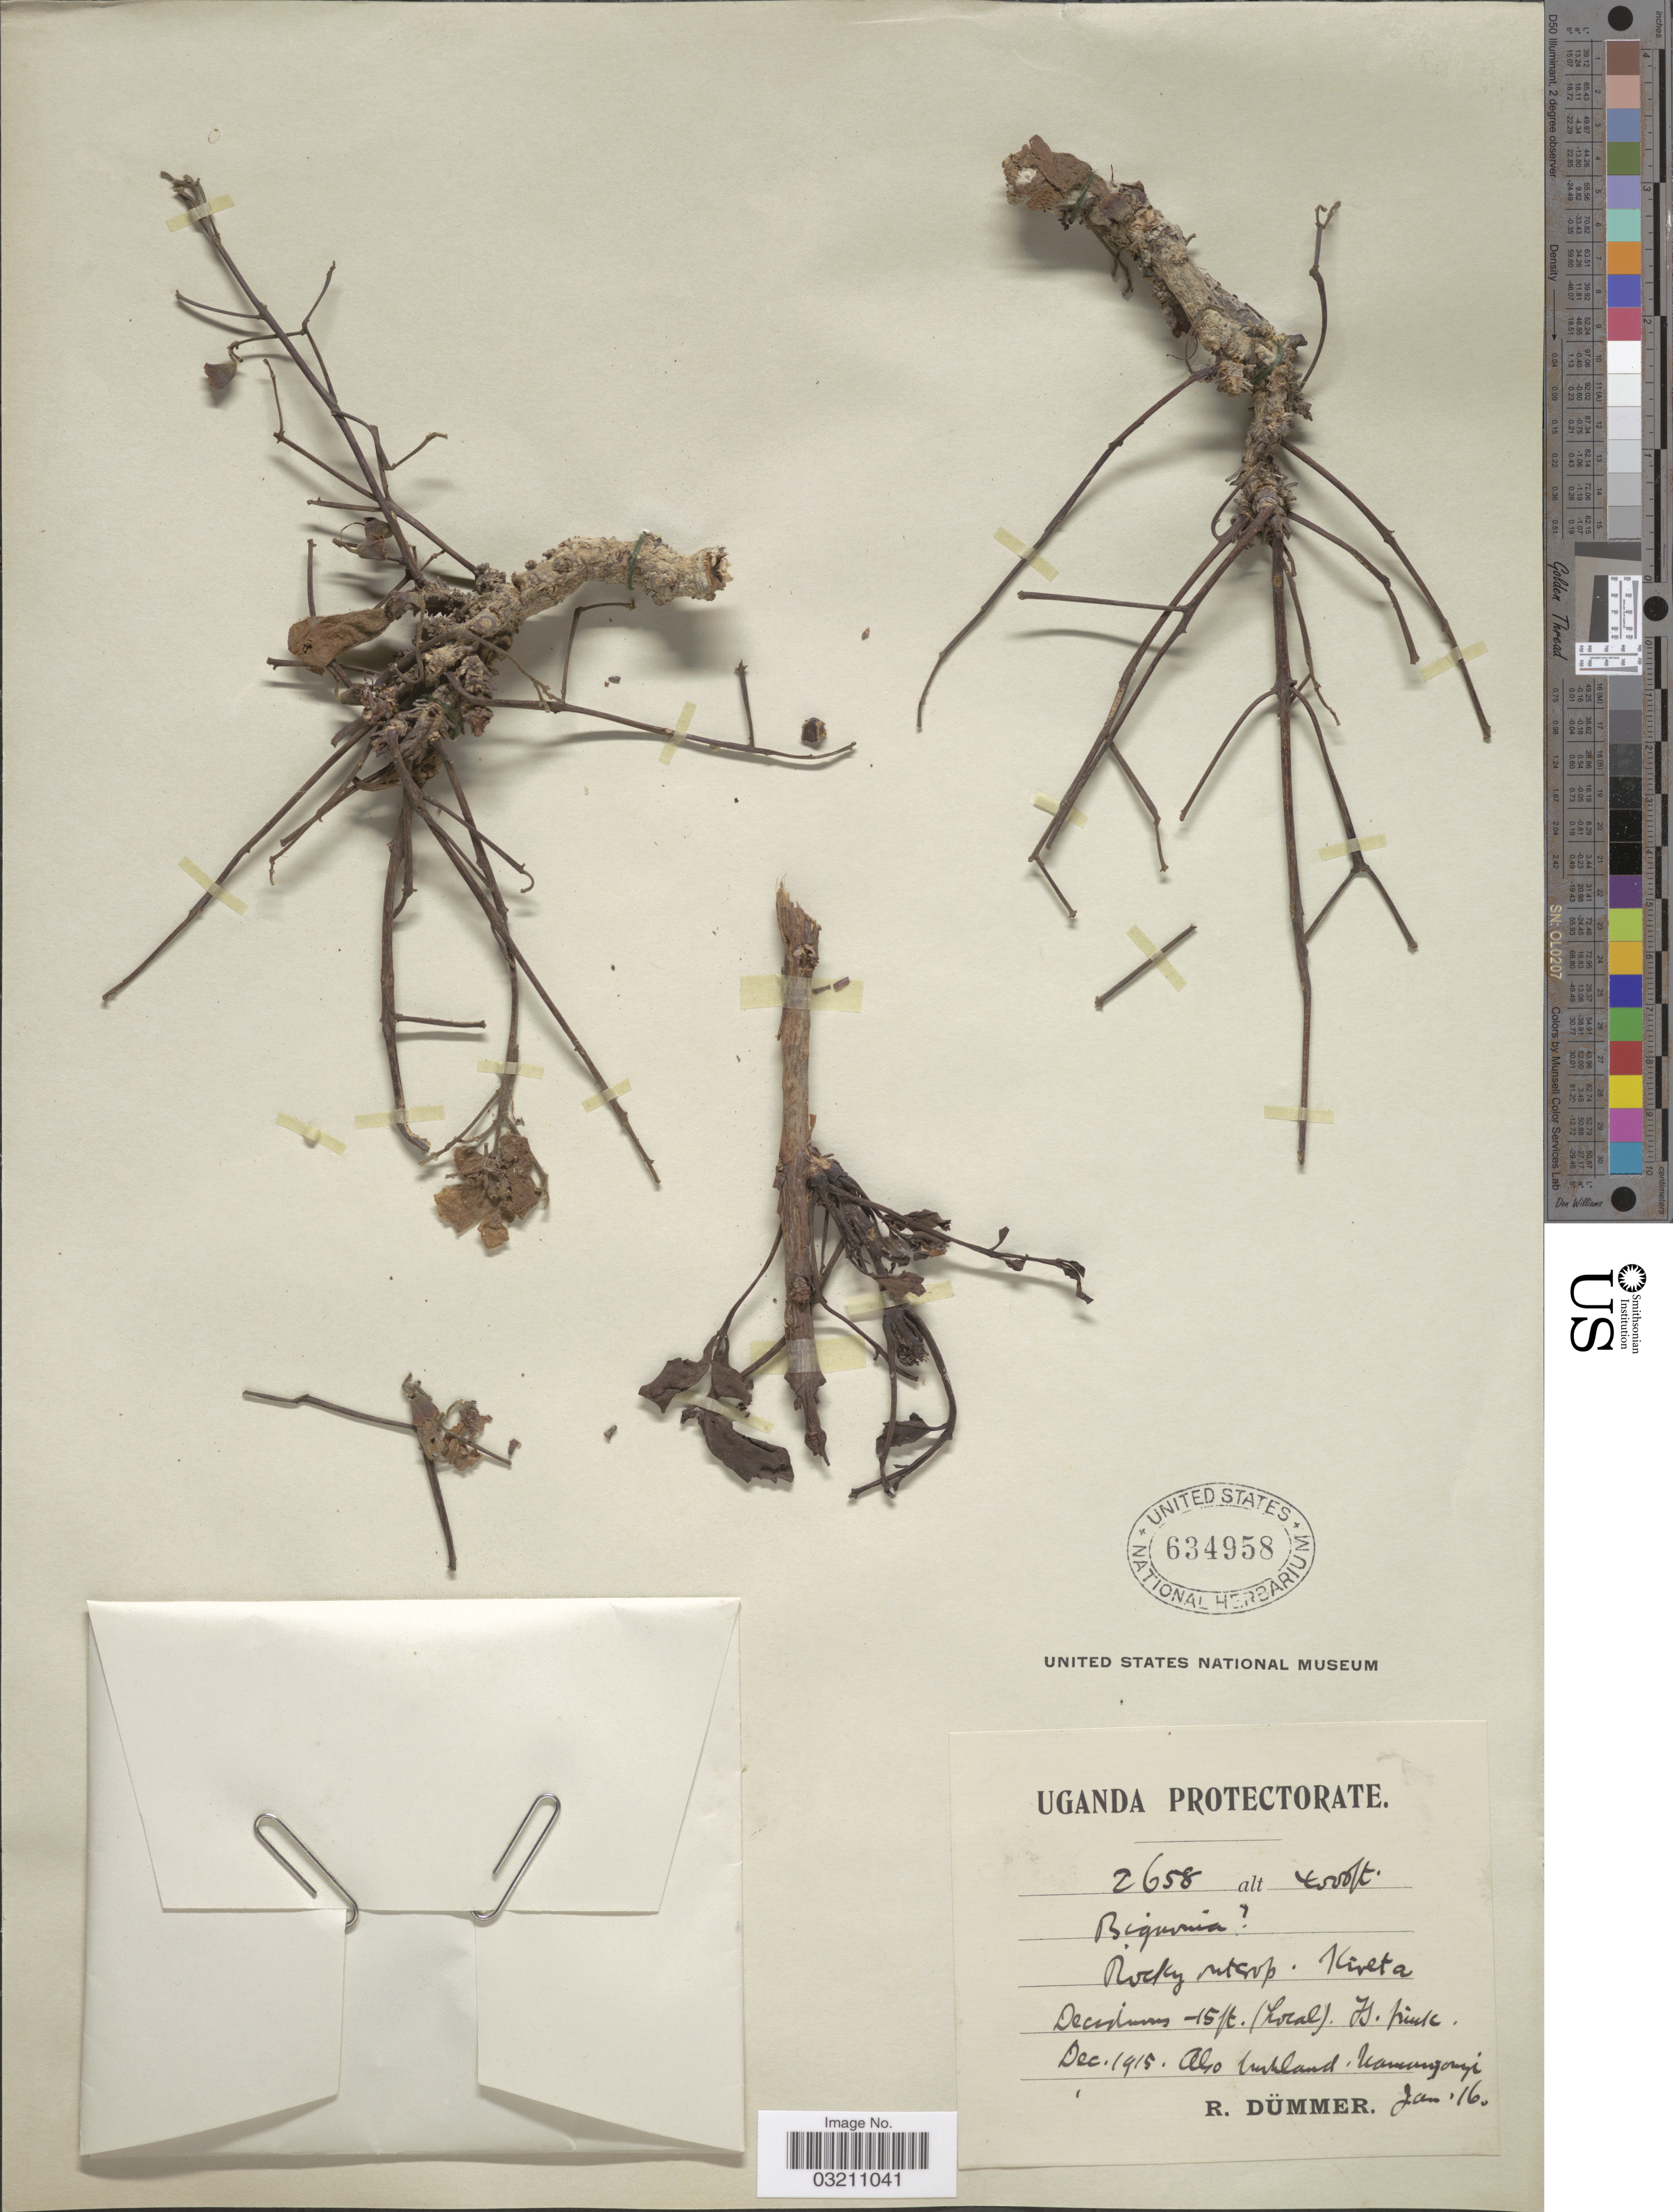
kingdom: Plantae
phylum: Tracheophyta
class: Magnoliopsida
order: Lamiales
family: Bignoniaceae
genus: Bignonia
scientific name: Bignonia sp.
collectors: R. Duemmer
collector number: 2658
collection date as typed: Transcribed d/m/y: /1/16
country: Uganda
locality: Rocky outcrop. Kiveta.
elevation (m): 1219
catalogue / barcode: US 634958